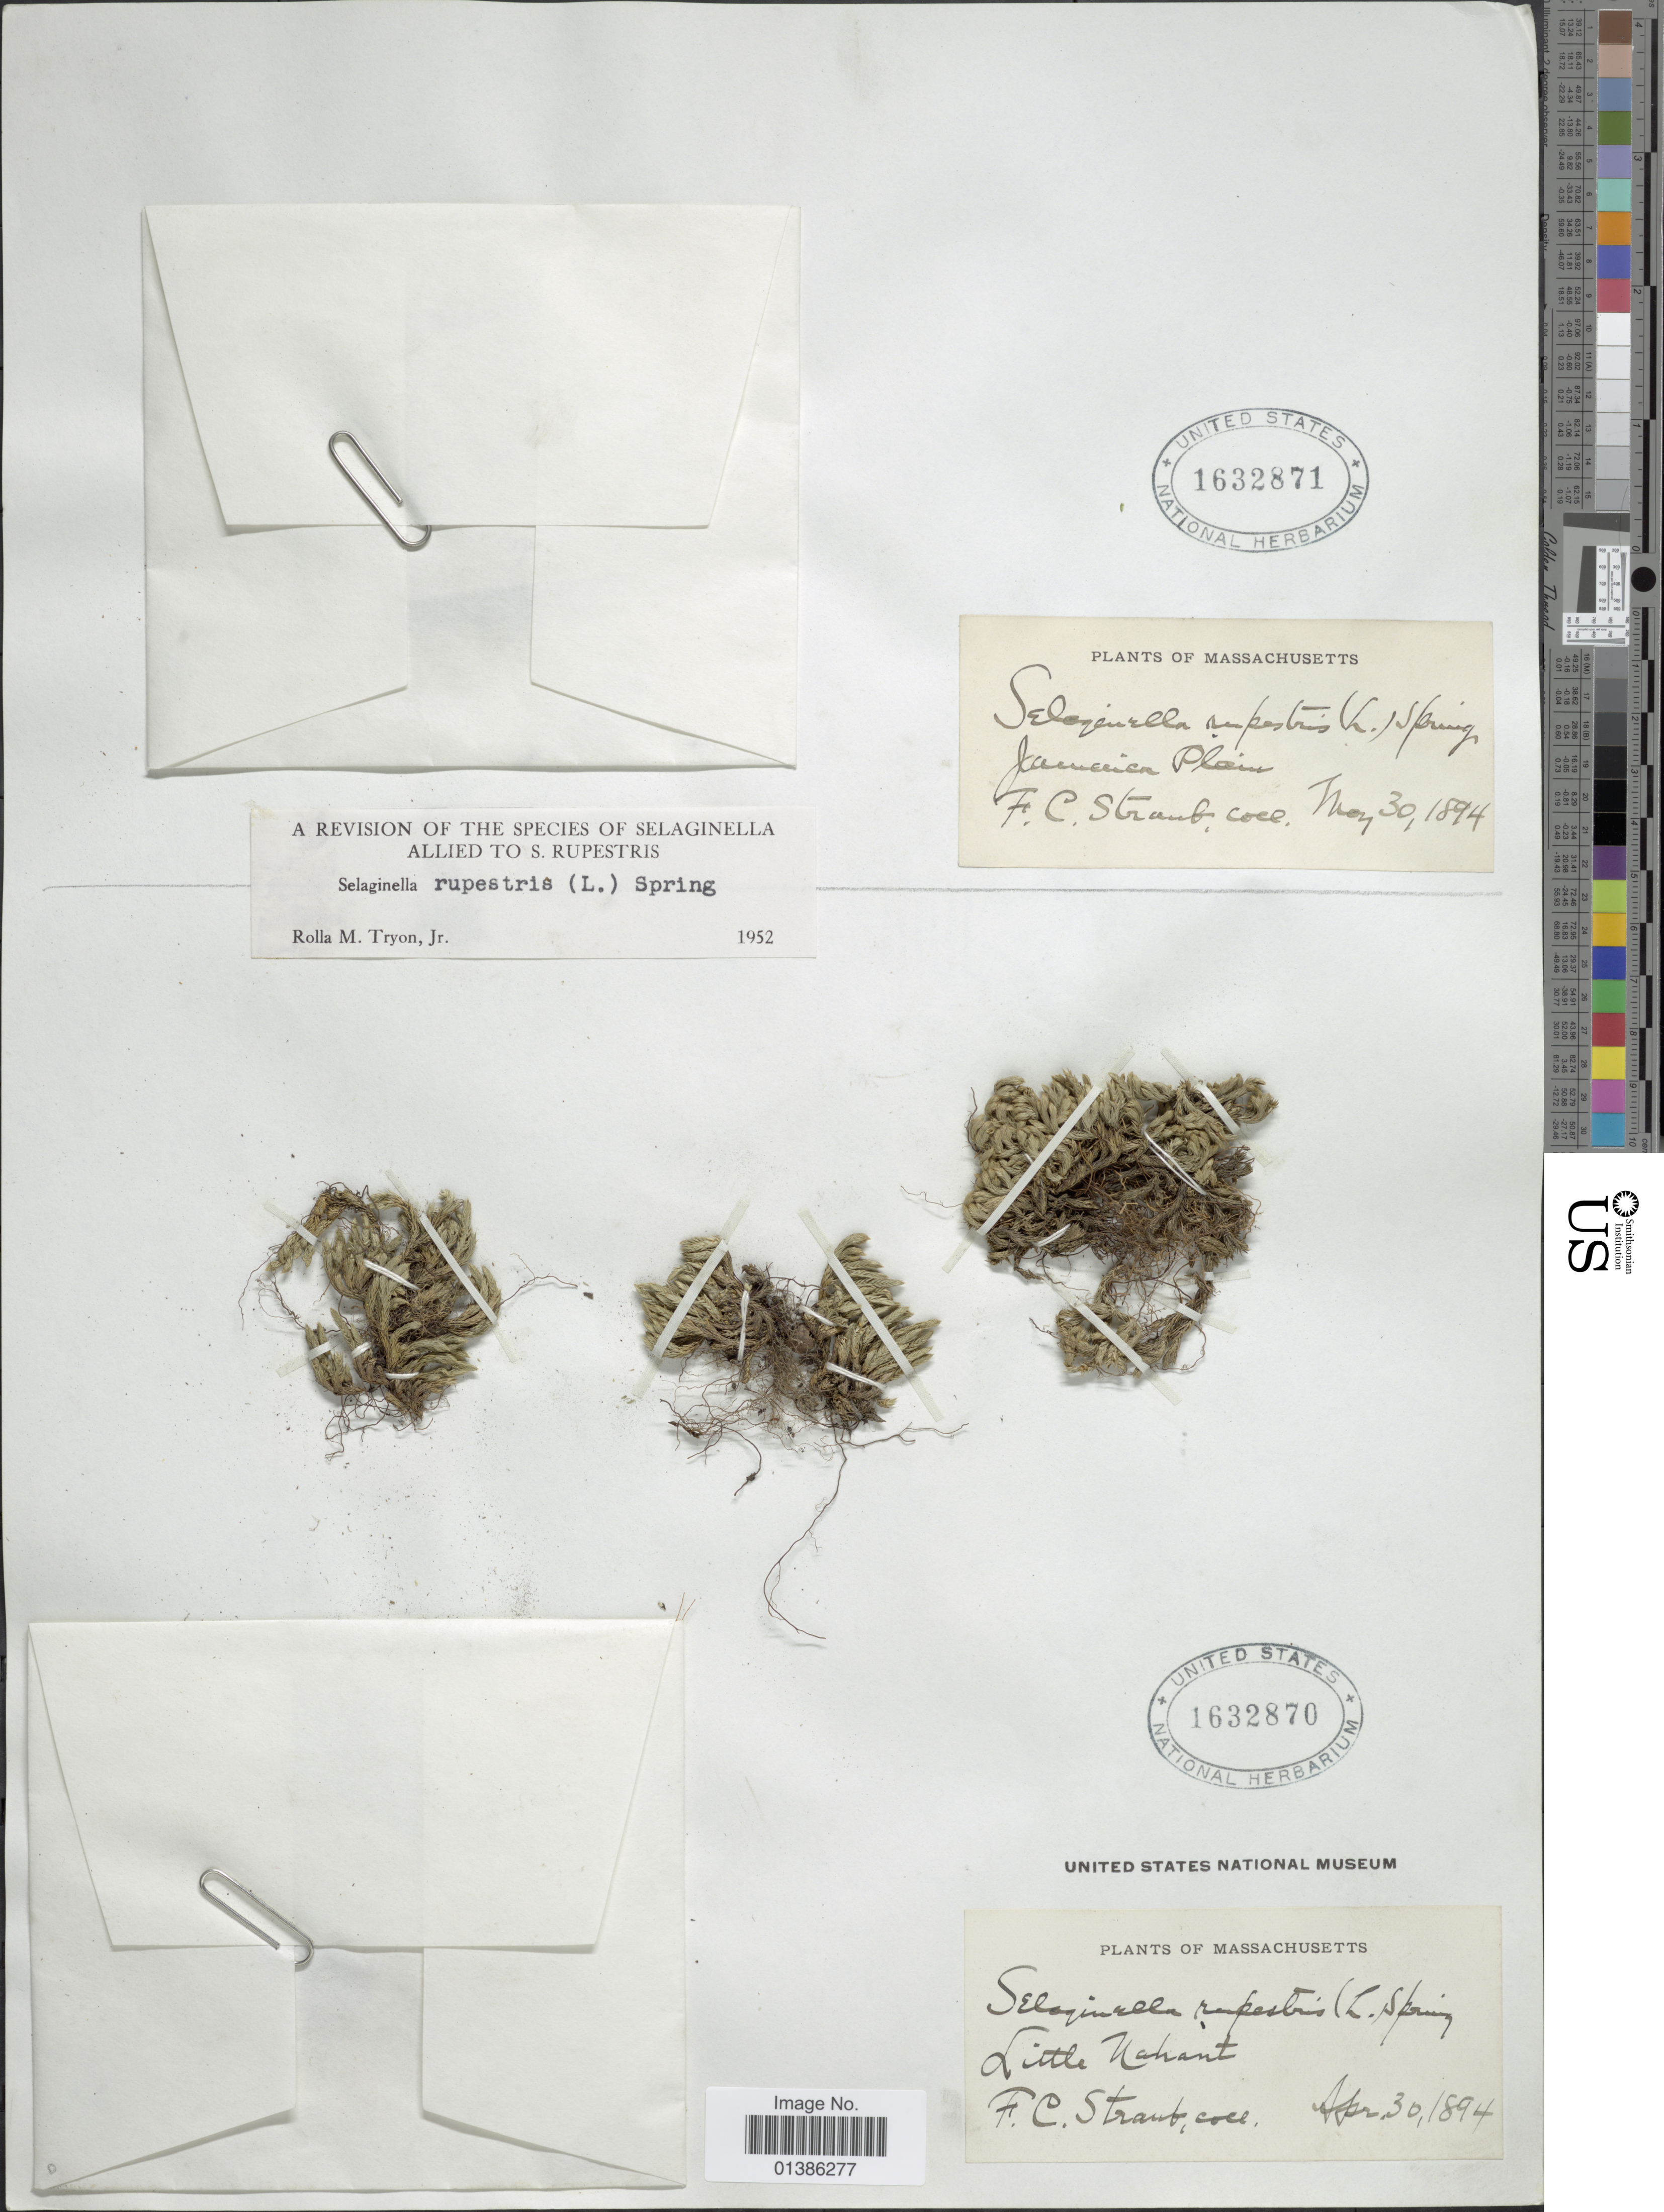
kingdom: Plantae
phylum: Tracheophyta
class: Lycopodiopsida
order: Selaginellales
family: Selaginellaceae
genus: Selaginella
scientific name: Selaginella rupestris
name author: (L.) Spring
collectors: F. Straub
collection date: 1894-04-30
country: United States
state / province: Massachusetts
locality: Litle Nahant.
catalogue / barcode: US 1632870